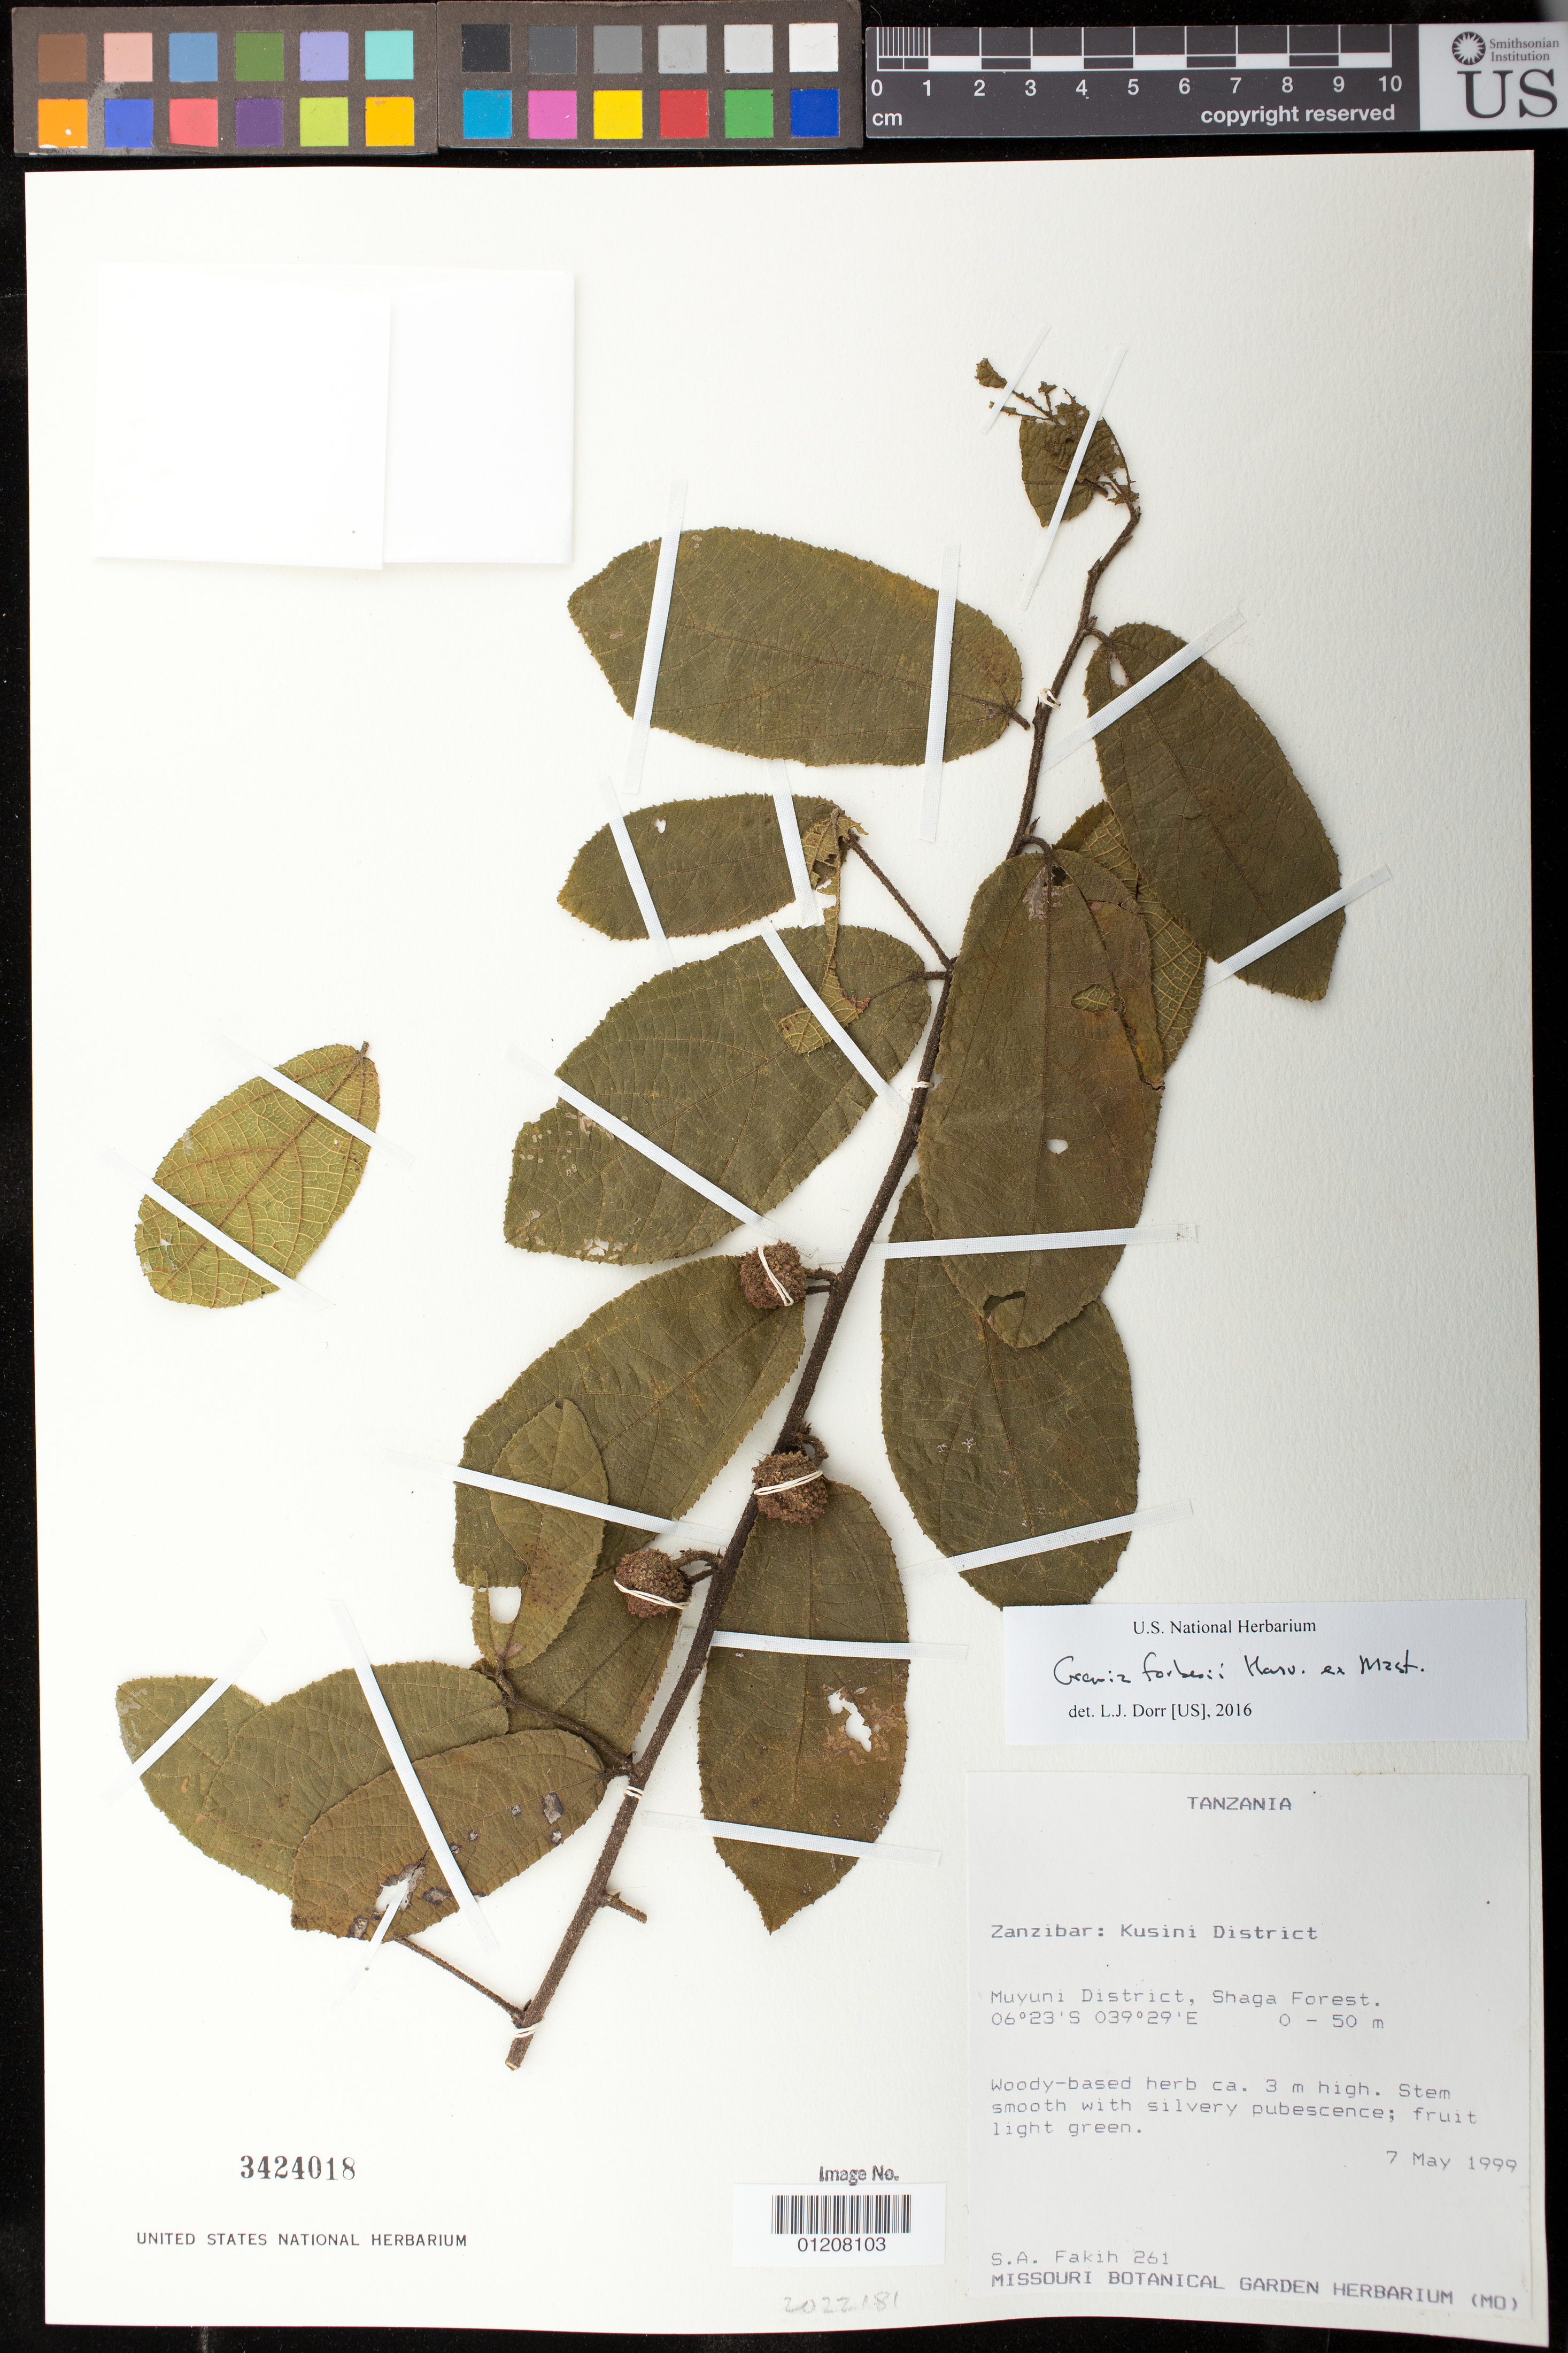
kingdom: Plantae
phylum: Tracheophyta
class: Magnoliopsida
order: Malvales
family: Malvaceae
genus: Grewia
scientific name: Grewia forbesii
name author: Harv. ex Mast.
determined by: Dorr, L. J., (BOT), Smithsonian Institution - National Museum of Natural History (UNITED STATES)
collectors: S. Fakih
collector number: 261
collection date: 1999-05-07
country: Tanzania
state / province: Zanzibar Central/South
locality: Muyuni District, Shaga Forest.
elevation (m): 0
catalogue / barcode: US 3424018